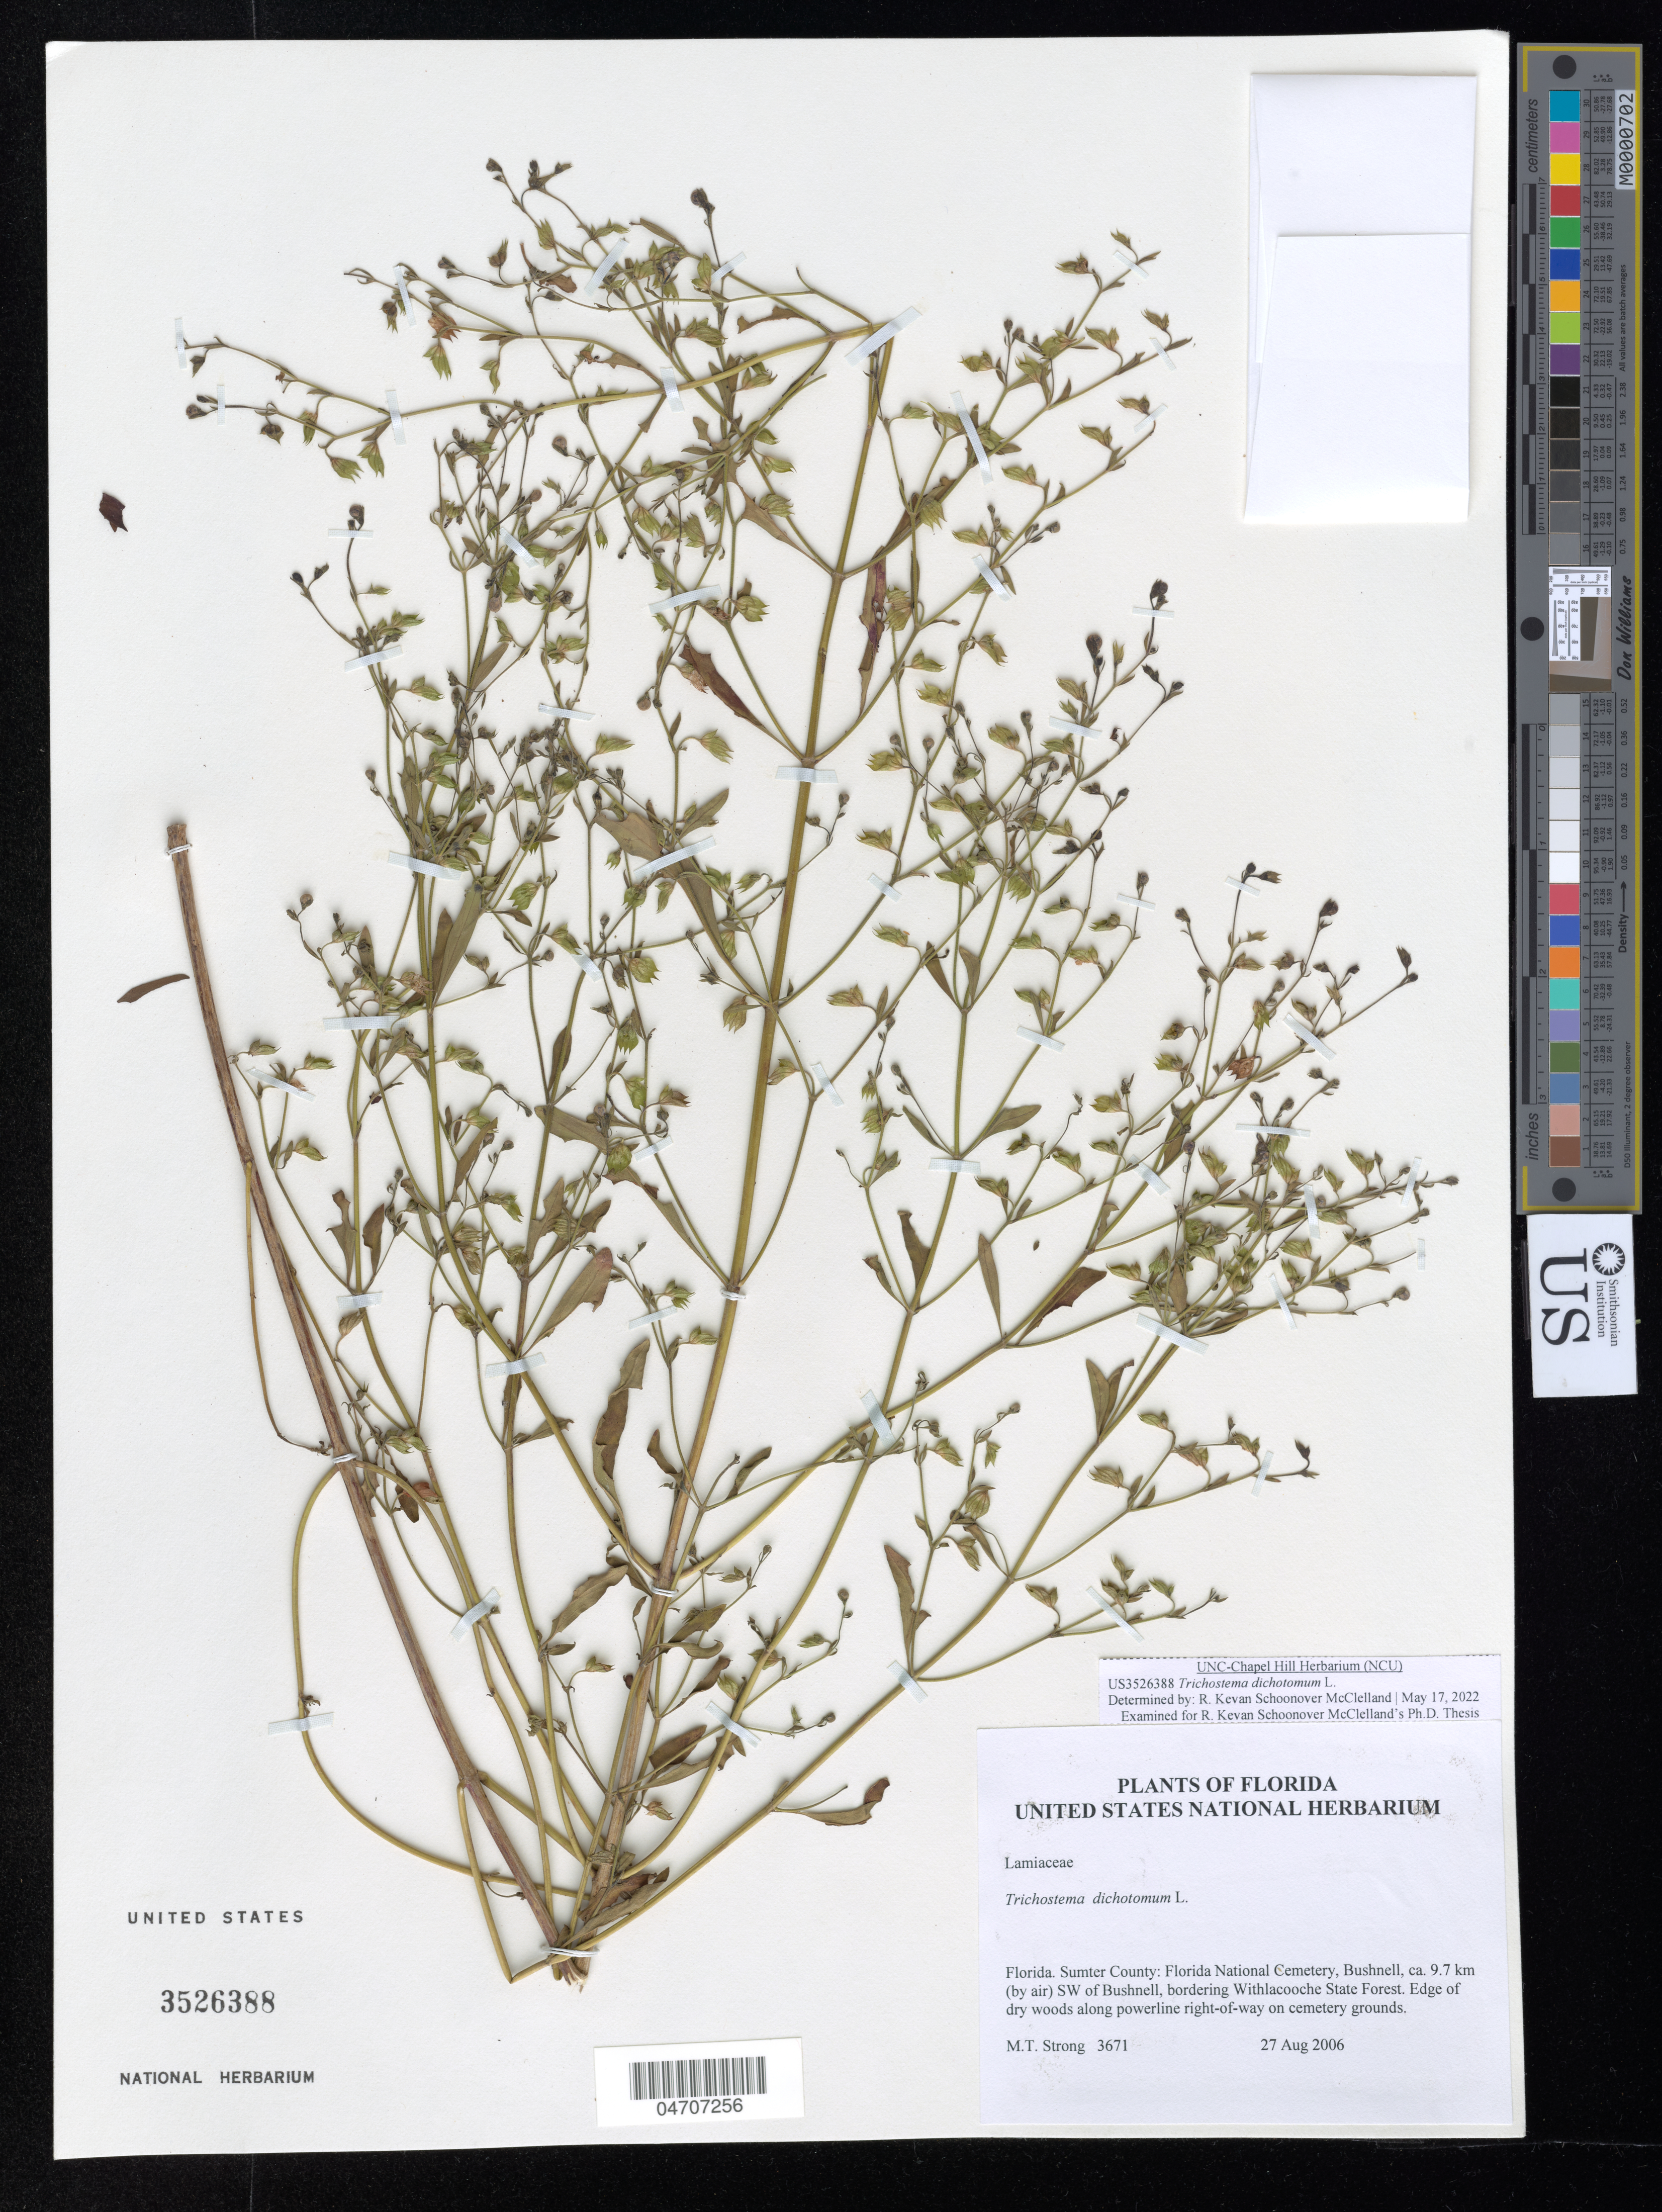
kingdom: Plantae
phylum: Tracheophyta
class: Magnoliopsida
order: Lamiales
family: Lamiaceae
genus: Trichostema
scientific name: Trichostema dichotomum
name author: L.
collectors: M. T. Strong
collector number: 3671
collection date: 2006-08-27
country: United States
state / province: Florida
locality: Sumter County: Florida National Cemetery, Bushnell, ca. 9.7 km (by air) SW of Bushnell, bordering Withlacooche State Forest. Edge of dry woods along powerline right-of0way on cemetery grounds.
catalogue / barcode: US 3526388